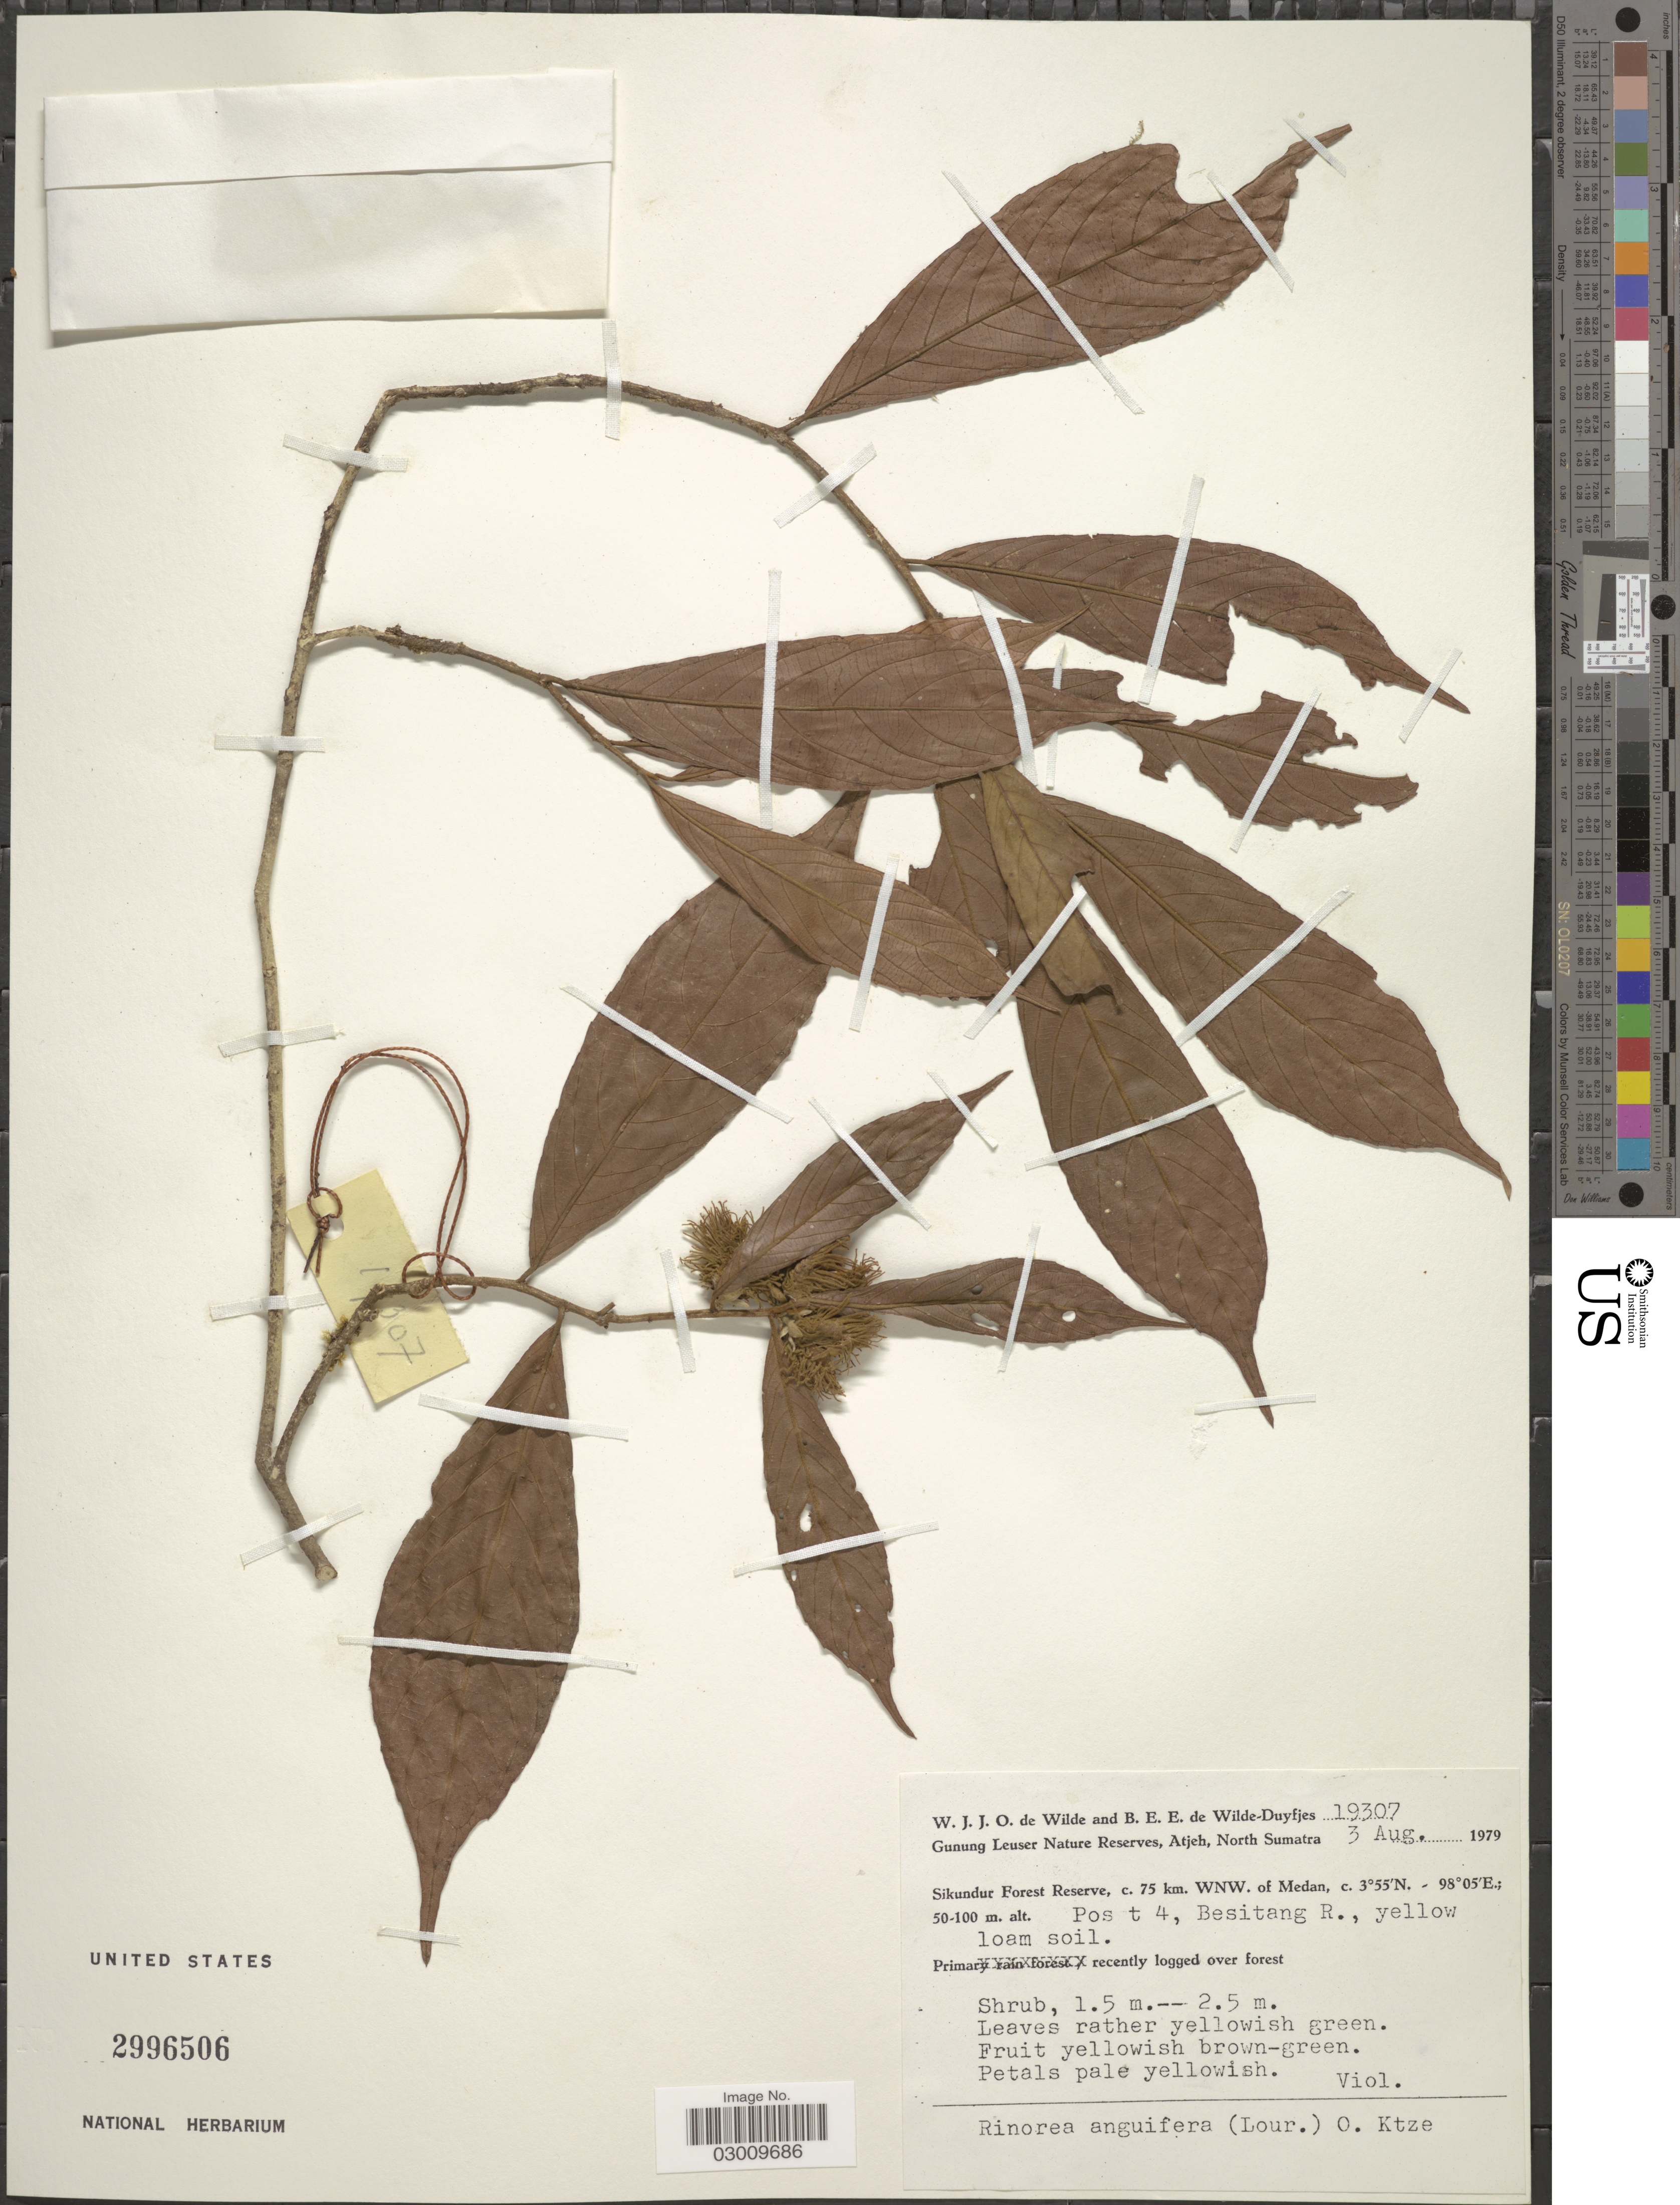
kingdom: Plantae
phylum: Tracheophyta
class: Magnoliopsida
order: Malpighiales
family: Violaceae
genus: Rinorea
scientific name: Rinorea anguifera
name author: Kuntze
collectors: W. J. de Wilde & B. E. de Wilde-Duyfjes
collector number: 19307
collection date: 1979-08-03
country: Indonesia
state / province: Sumatra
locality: Gunung Leuser Nature Reserves, Atjeh, North Sumatra. Sikundur Forest Reserve, c. 75 km. WNW. of Medan. Post 4, Besitang R.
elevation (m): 50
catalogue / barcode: US 2996506